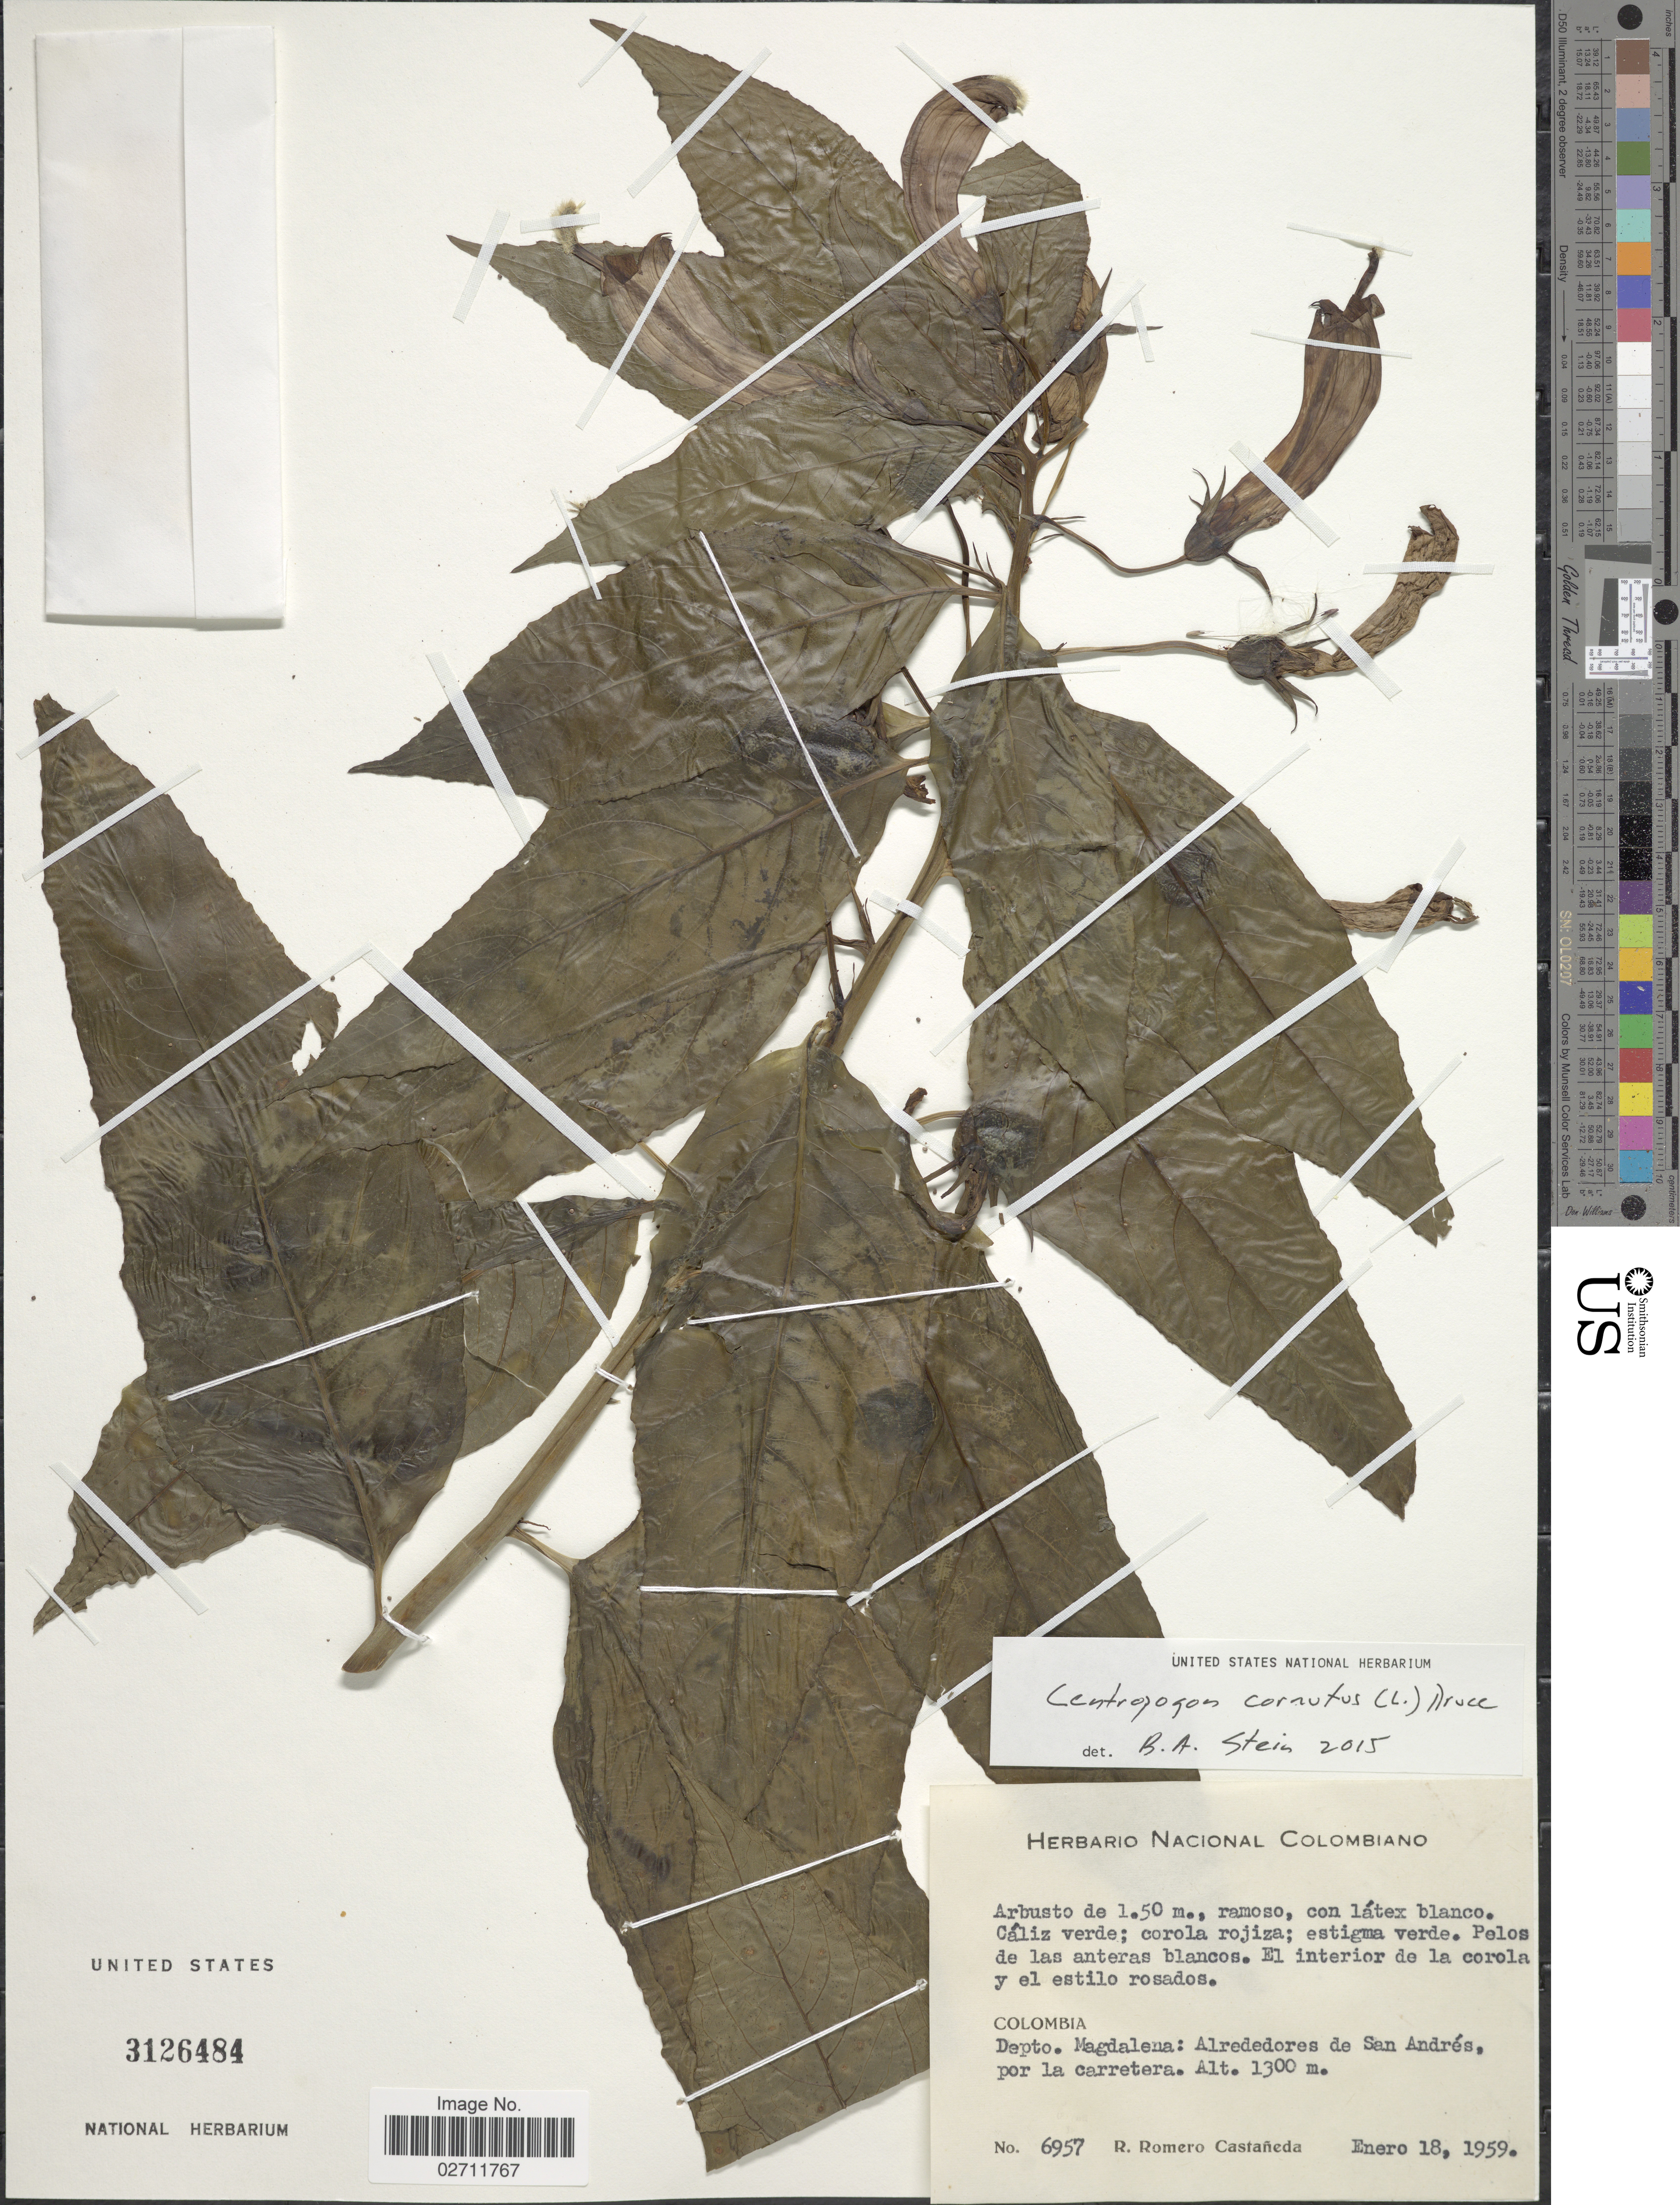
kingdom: Plantae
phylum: Tracheophyta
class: Magnoliopsida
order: Asterales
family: Campanulaceae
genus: Centropogon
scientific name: Centropogon cornutus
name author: (L.) Druce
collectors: R. Romero Castañeda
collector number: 6957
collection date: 1959-01-18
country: Colombia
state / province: Magdalena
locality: Alrededores de San Andres por la carretera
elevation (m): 1300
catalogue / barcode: US 3126484